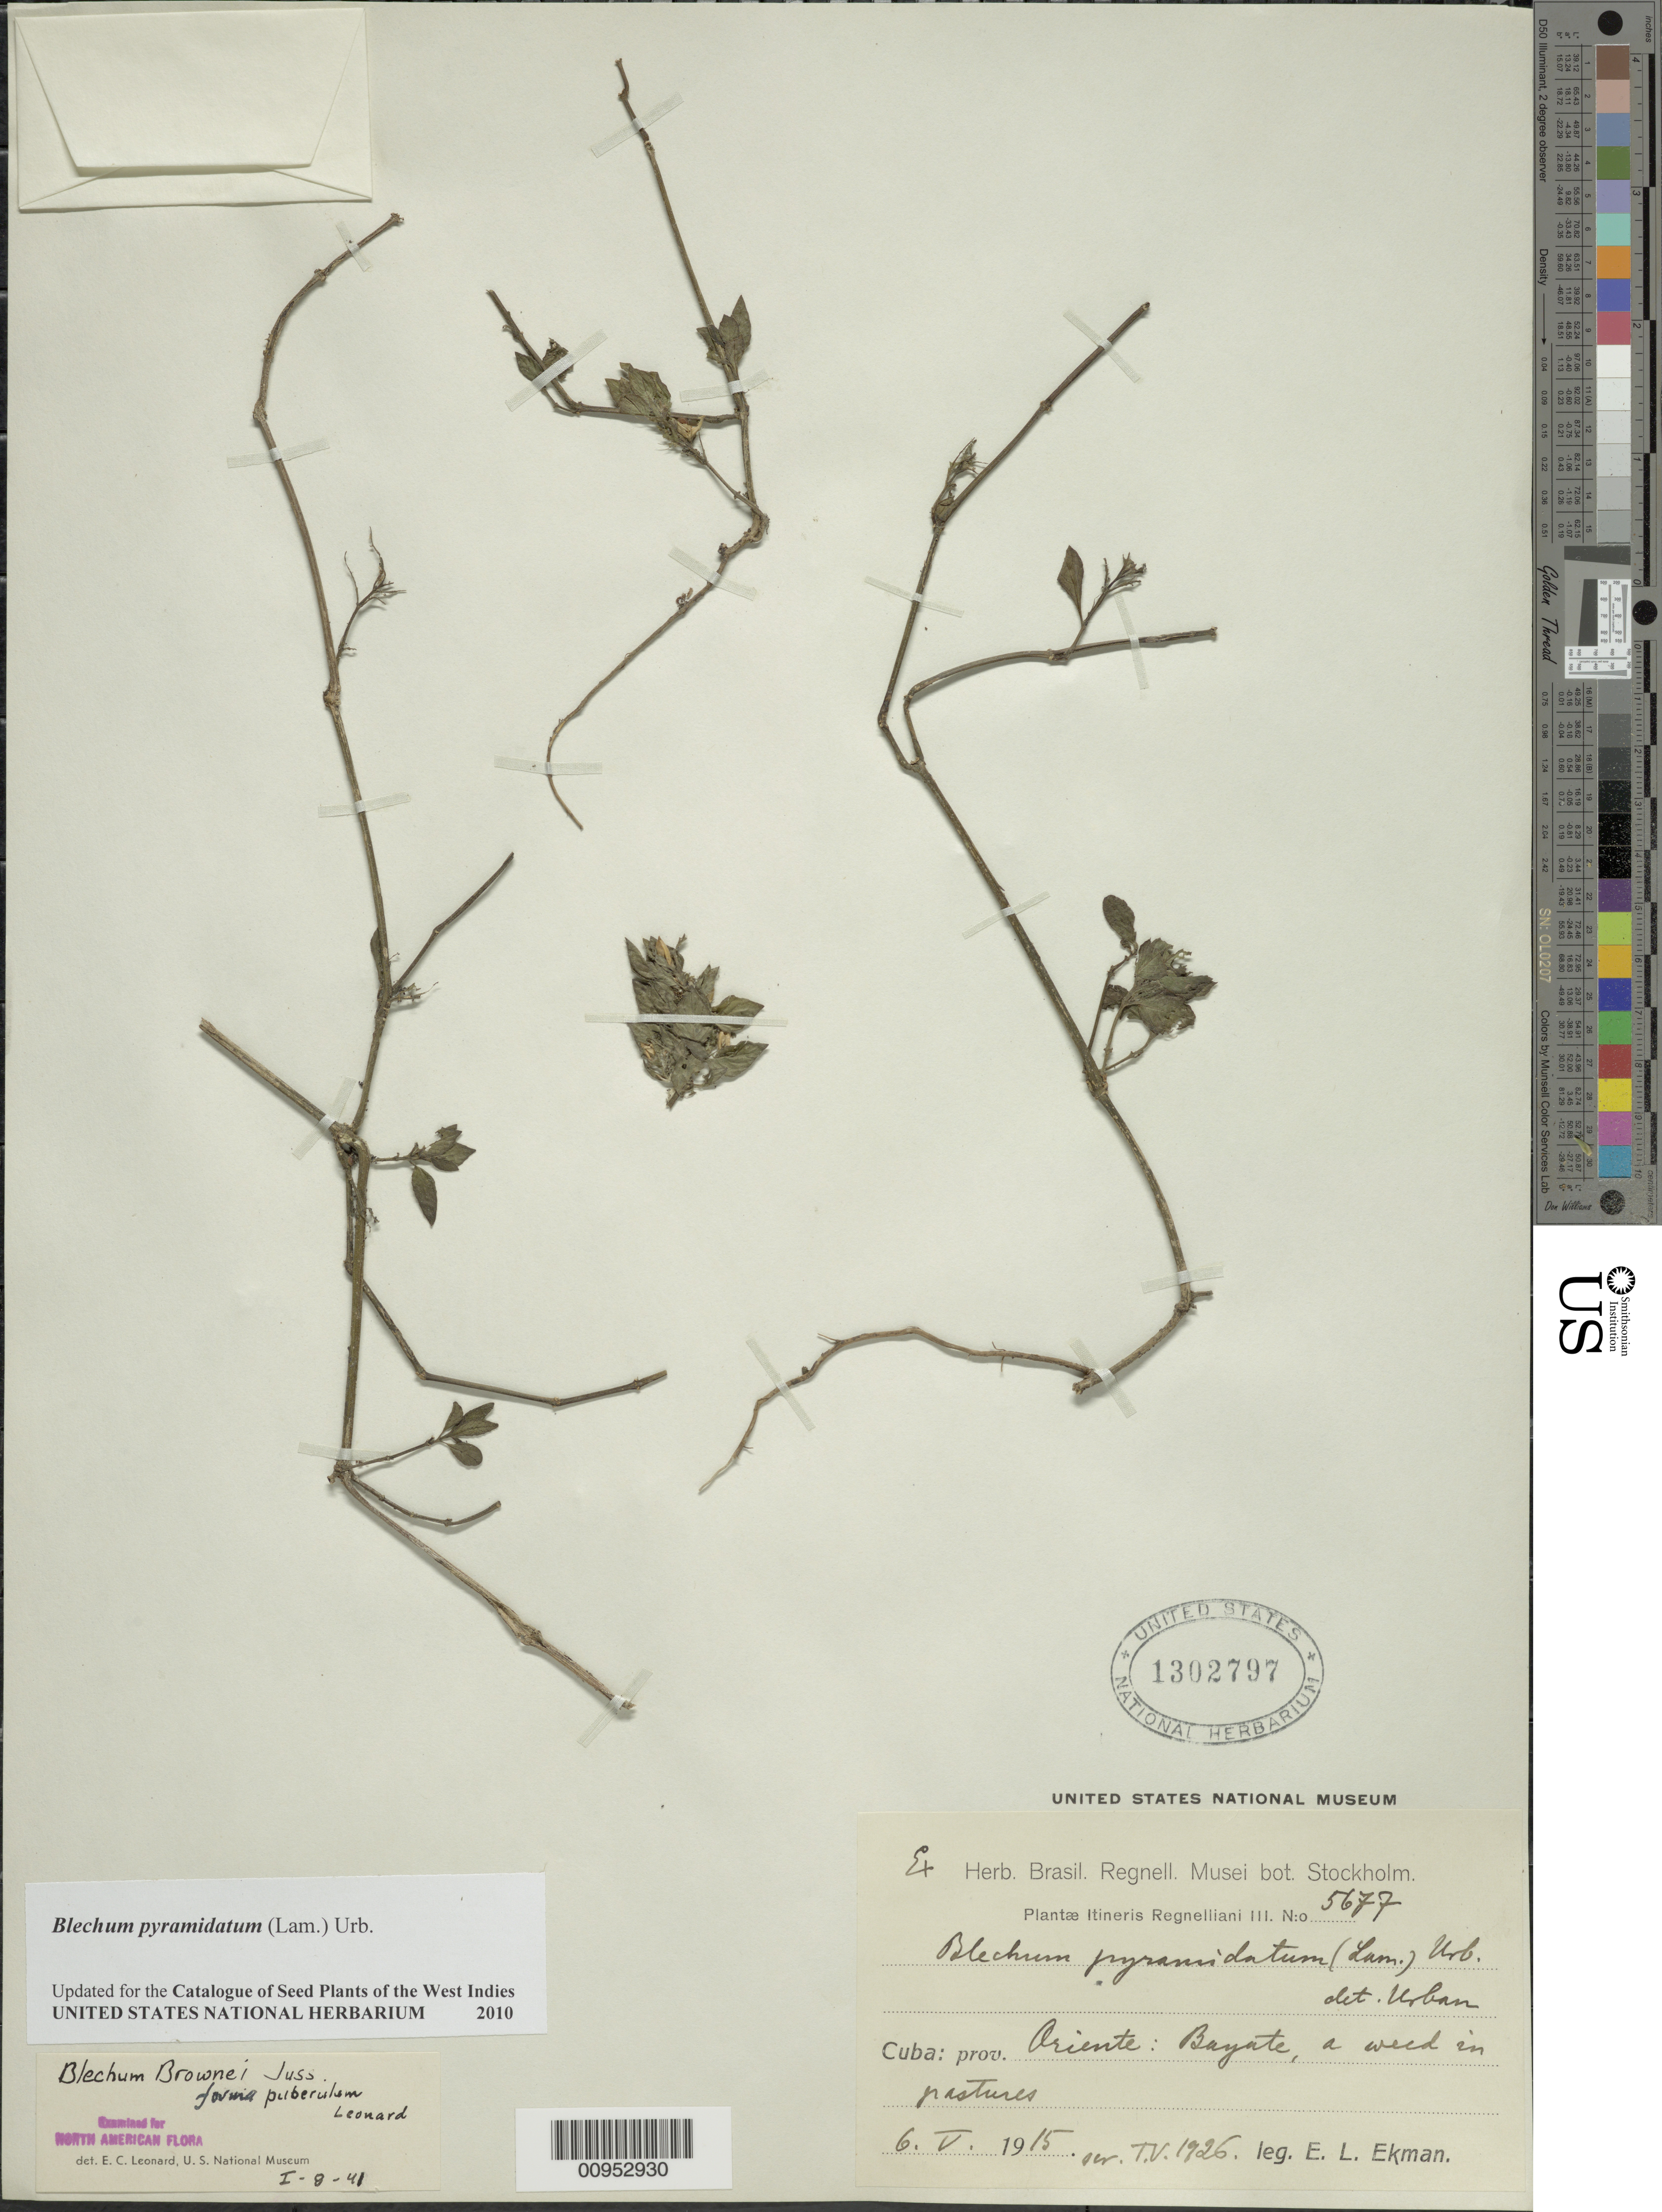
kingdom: Plantae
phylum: Tracheophyta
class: Magnoliopsida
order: Lamiales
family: Acanthaceae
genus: Blechum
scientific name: Blechum pyramidatum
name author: (Lam.) Urb.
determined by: Urban, --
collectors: E. L. Ekman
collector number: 5677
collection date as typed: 06 May 1915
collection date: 1915-05-06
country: Cuba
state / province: Oriente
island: Cuba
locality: Bayate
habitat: In pastures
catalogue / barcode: US 1302797